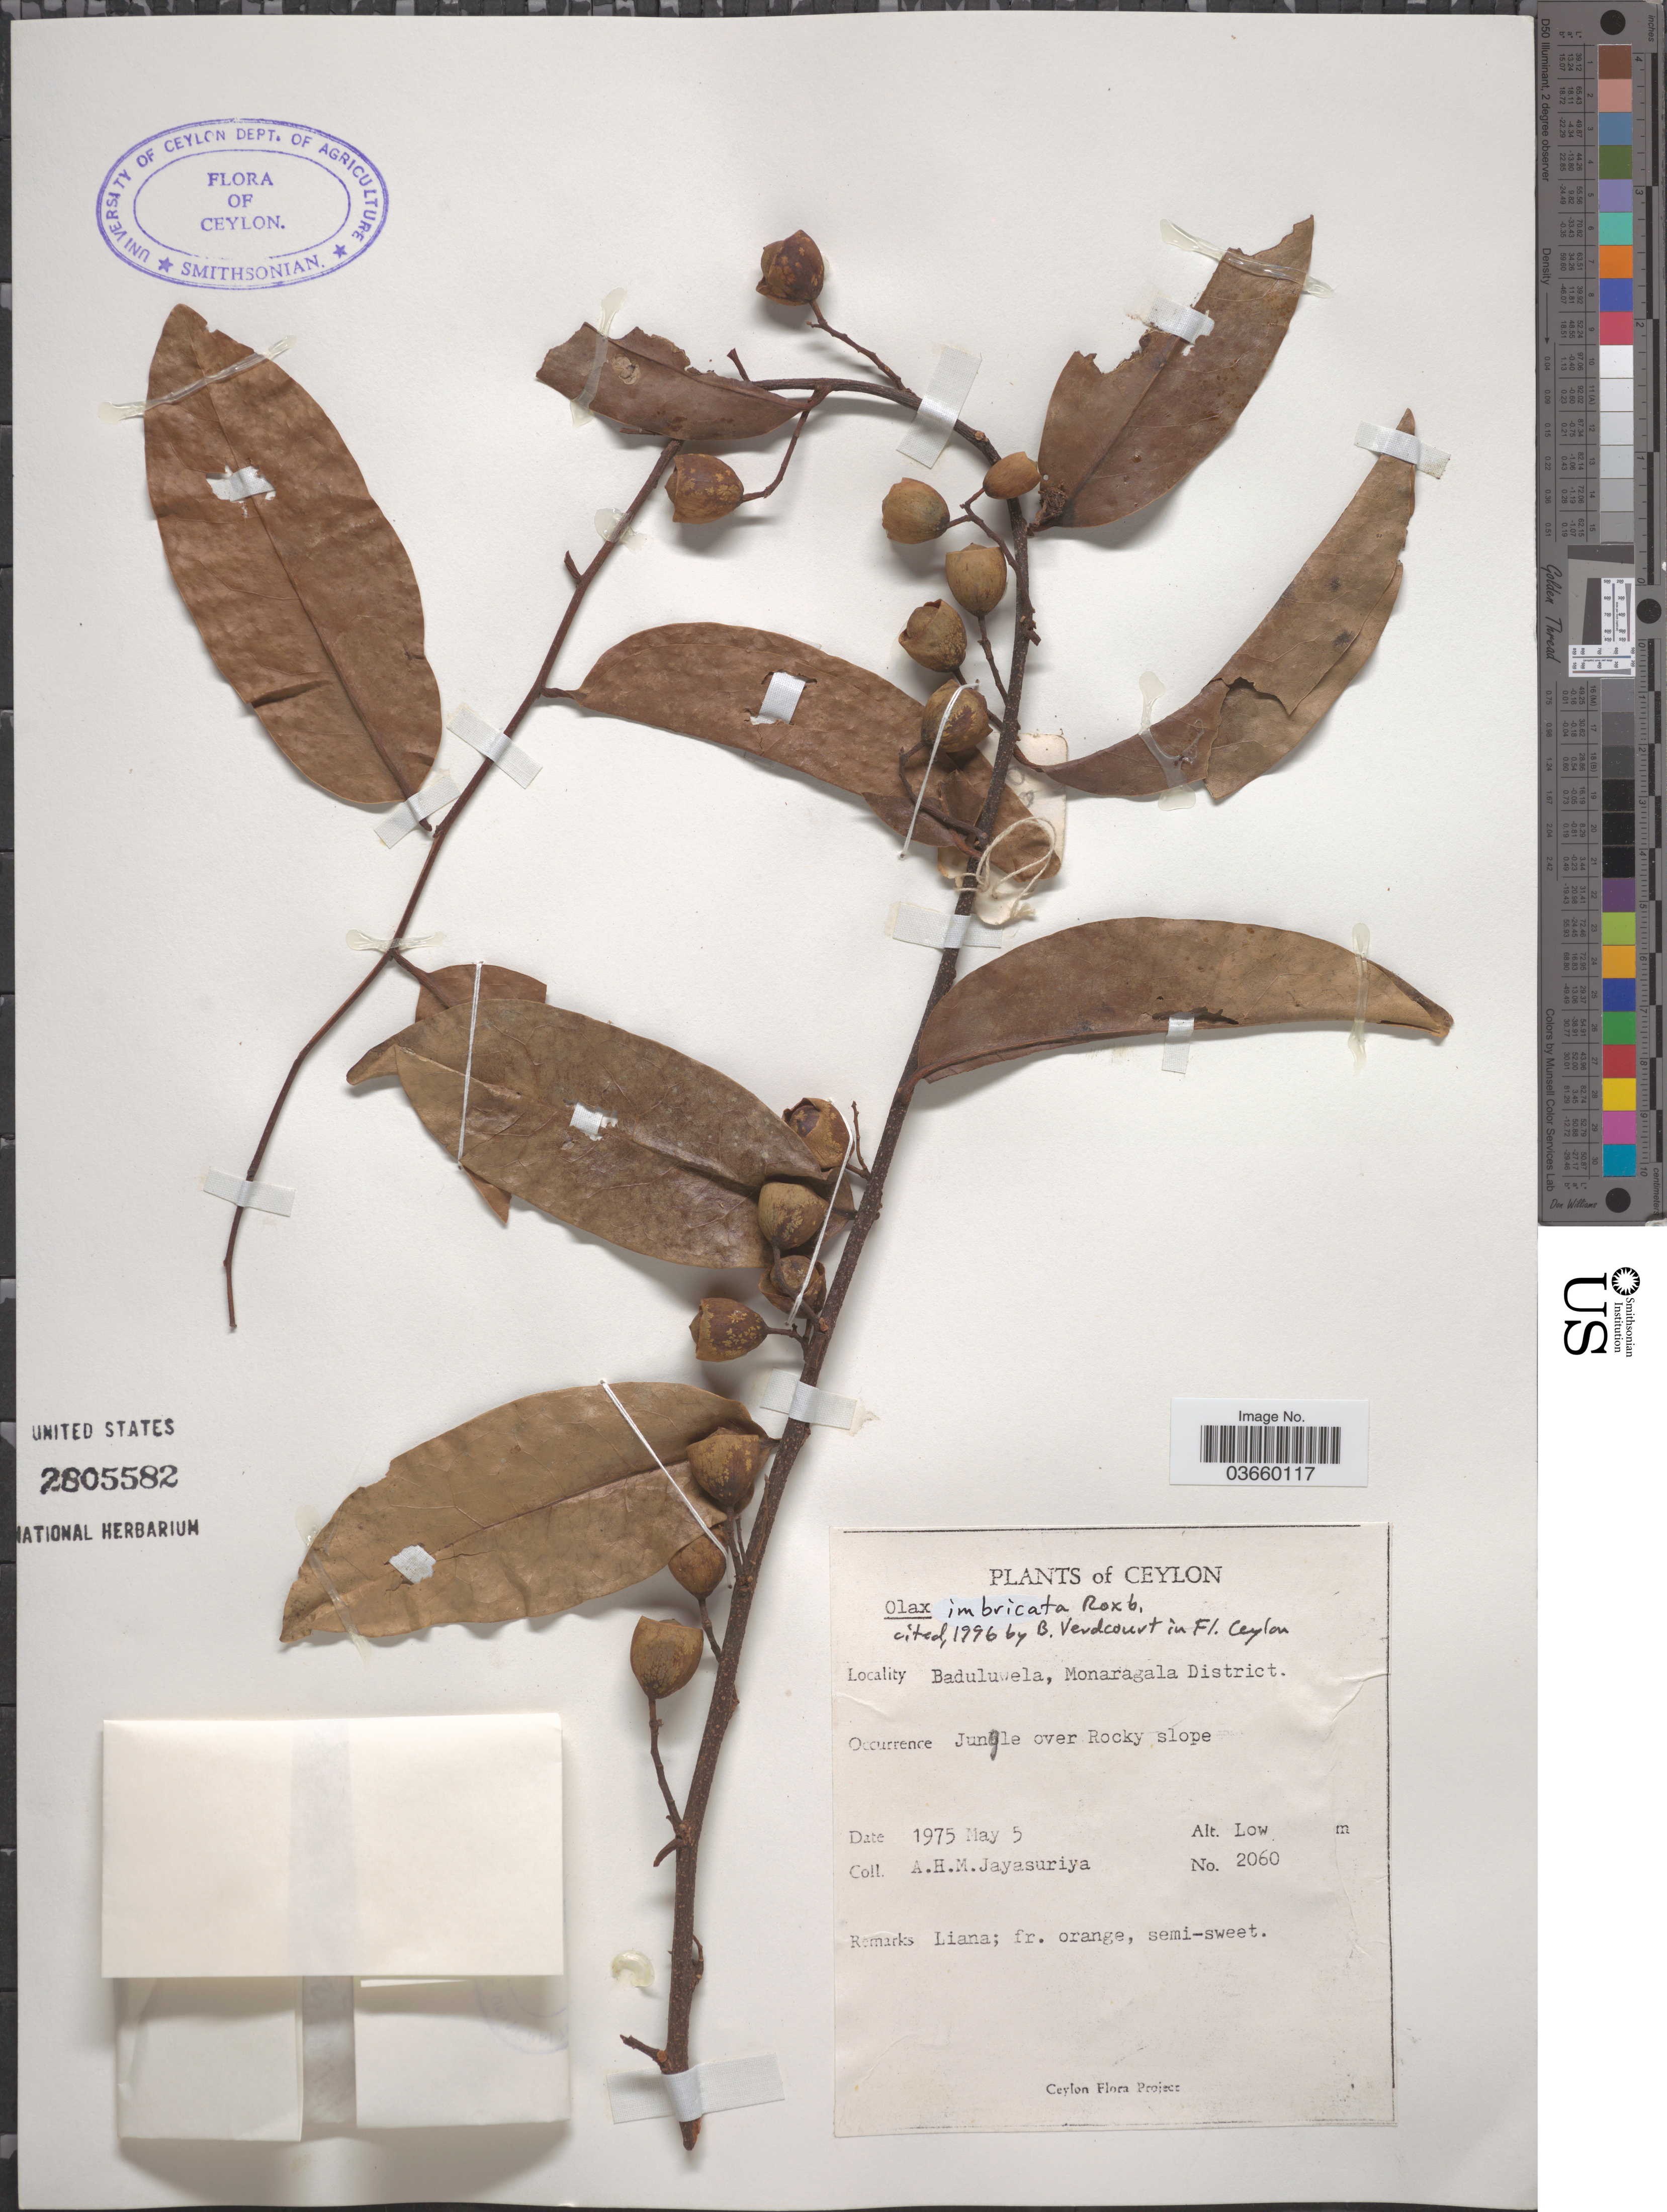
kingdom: Plantae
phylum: Tracheophyta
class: Magnoliopsida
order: Santalales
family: Olacaceae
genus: Olax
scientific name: Olax imbricata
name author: Roxb.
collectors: A. H. Jayasuriya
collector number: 2060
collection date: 1975-05-05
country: Sri Lanka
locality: Ceylon. Baduluwela, Monaragala District.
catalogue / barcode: US 2805582